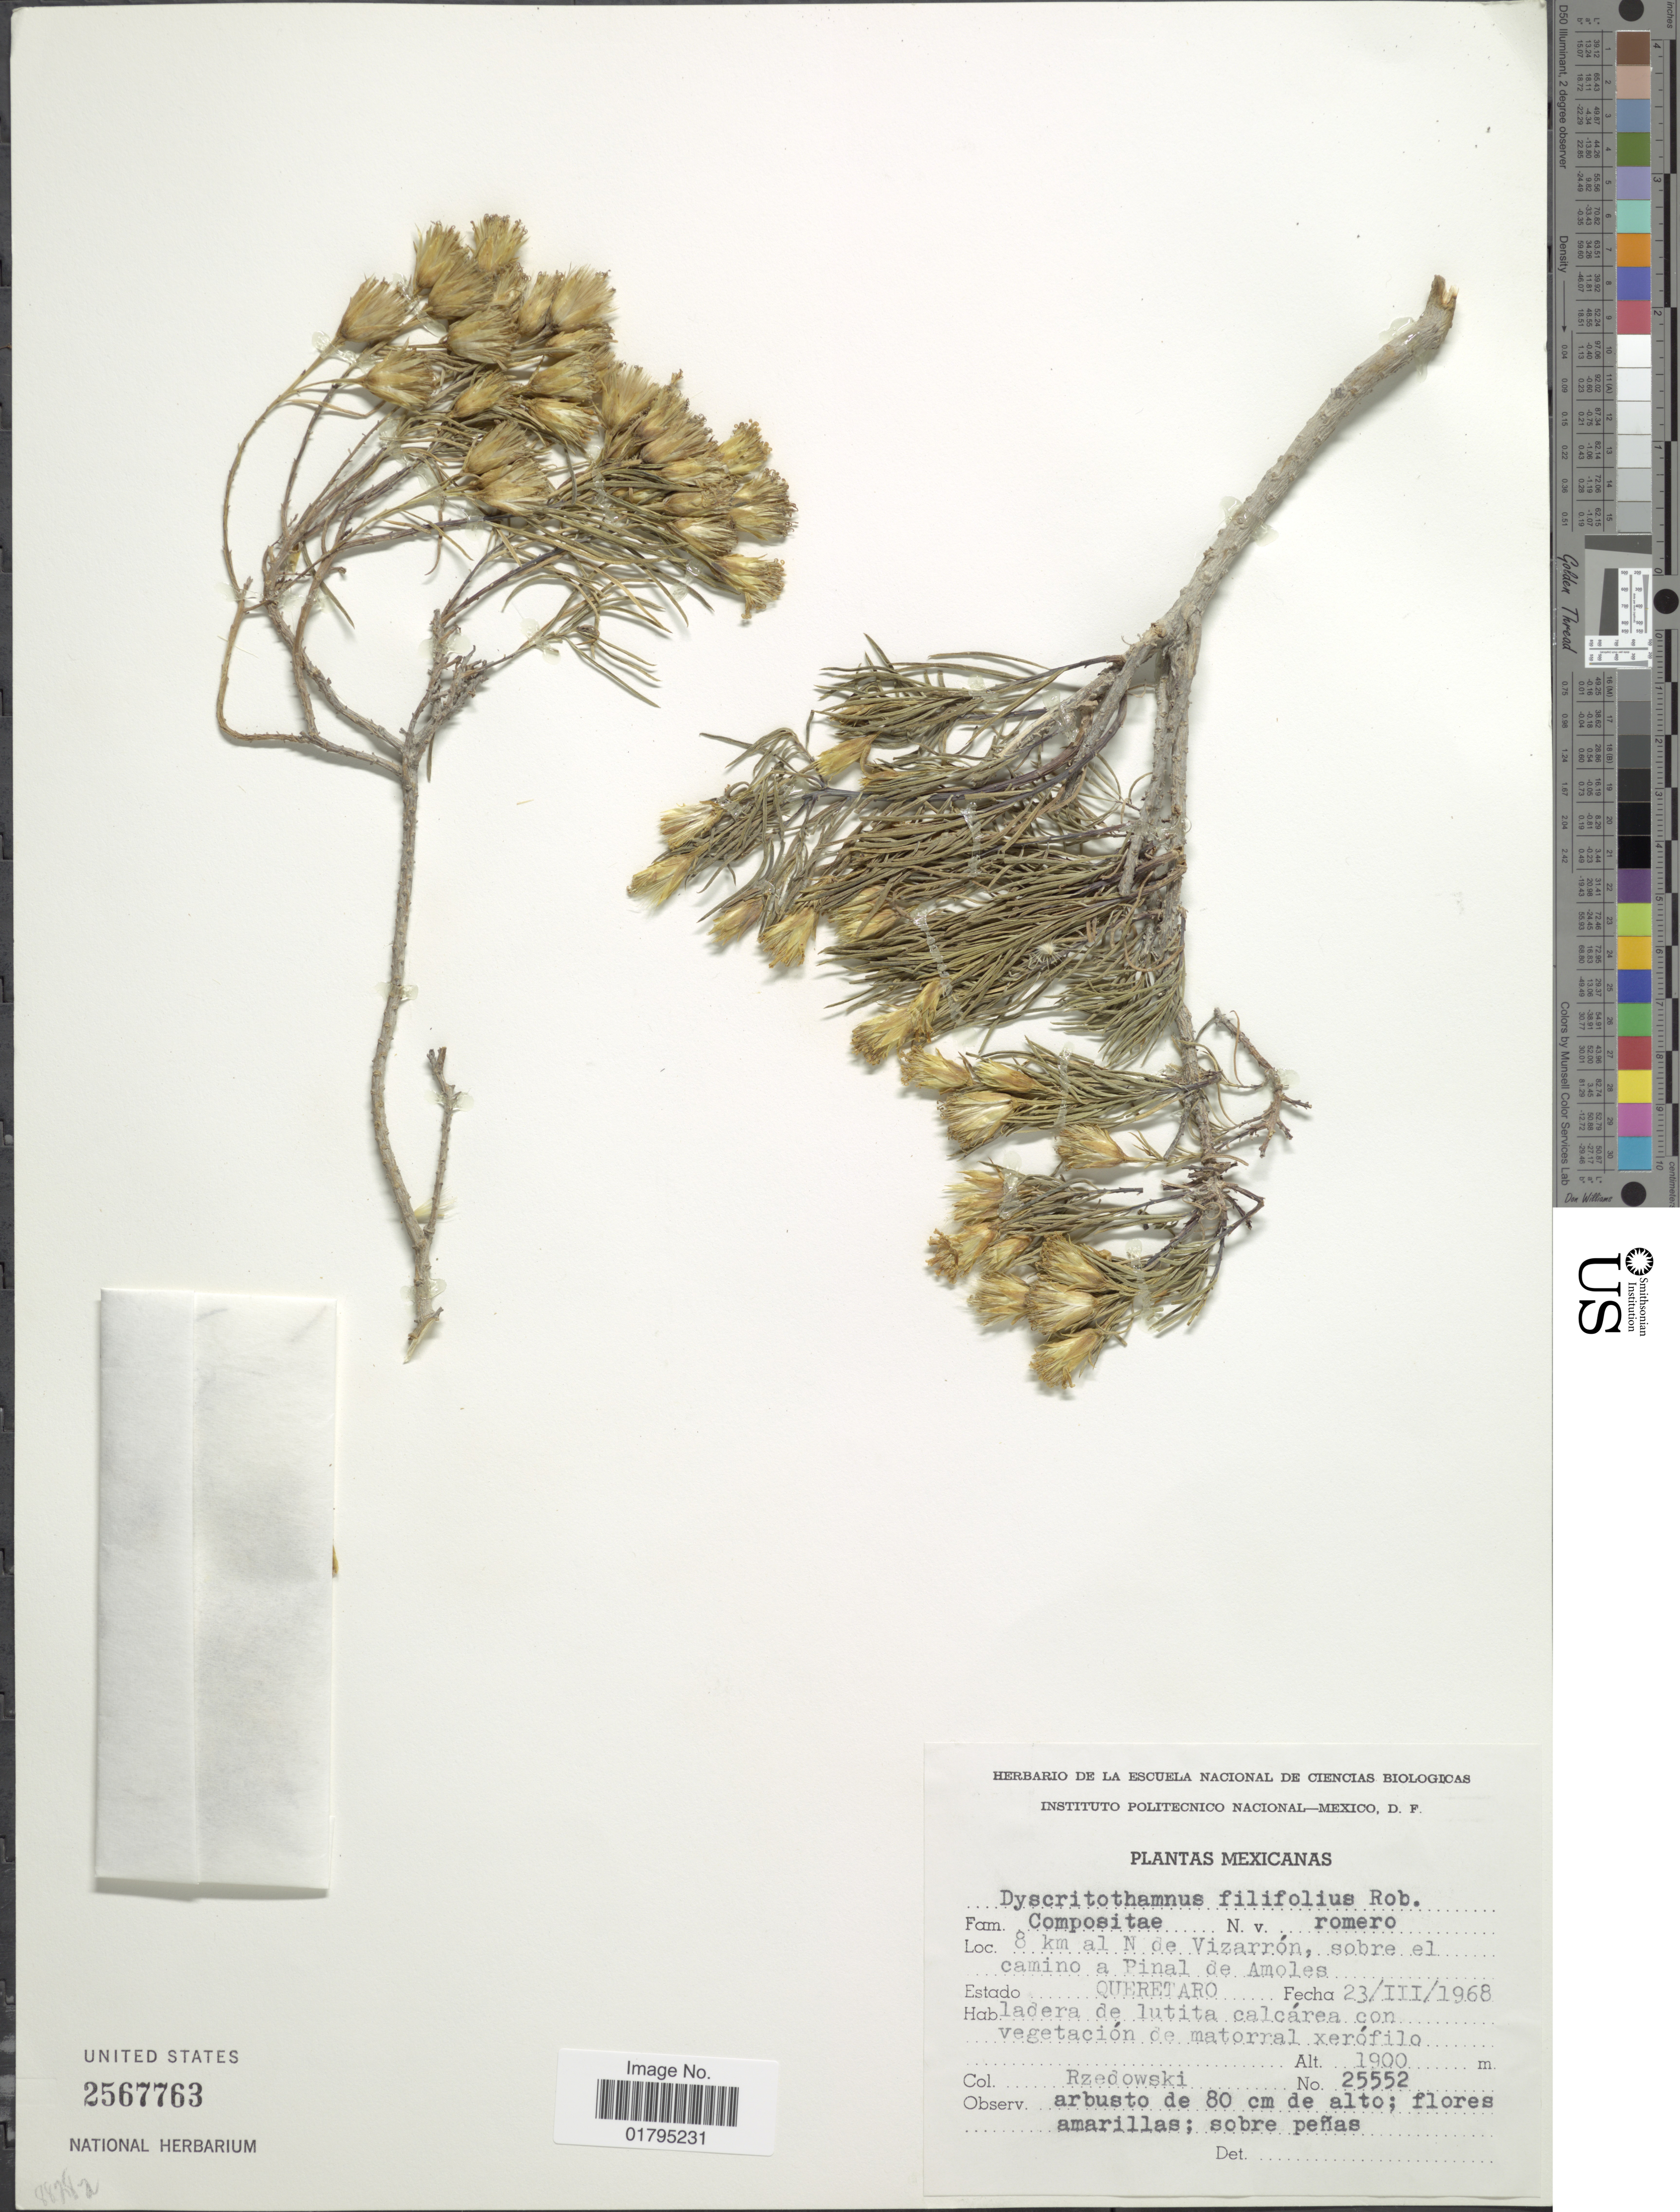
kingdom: Plantae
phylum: Tracheophyta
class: Magnoliopsida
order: Asterales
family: Asteraceae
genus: Dyscritothamnus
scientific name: Dyscritothamnus filifolius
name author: B.L. Rob.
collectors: Rzedwoski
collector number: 25552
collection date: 1968-03-23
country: Mexico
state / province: Querétaro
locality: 8 km al N de Vizarron, sobre el camino a Pinal de Amoles, Estado Quetaro.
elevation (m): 1900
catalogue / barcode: US 2567763